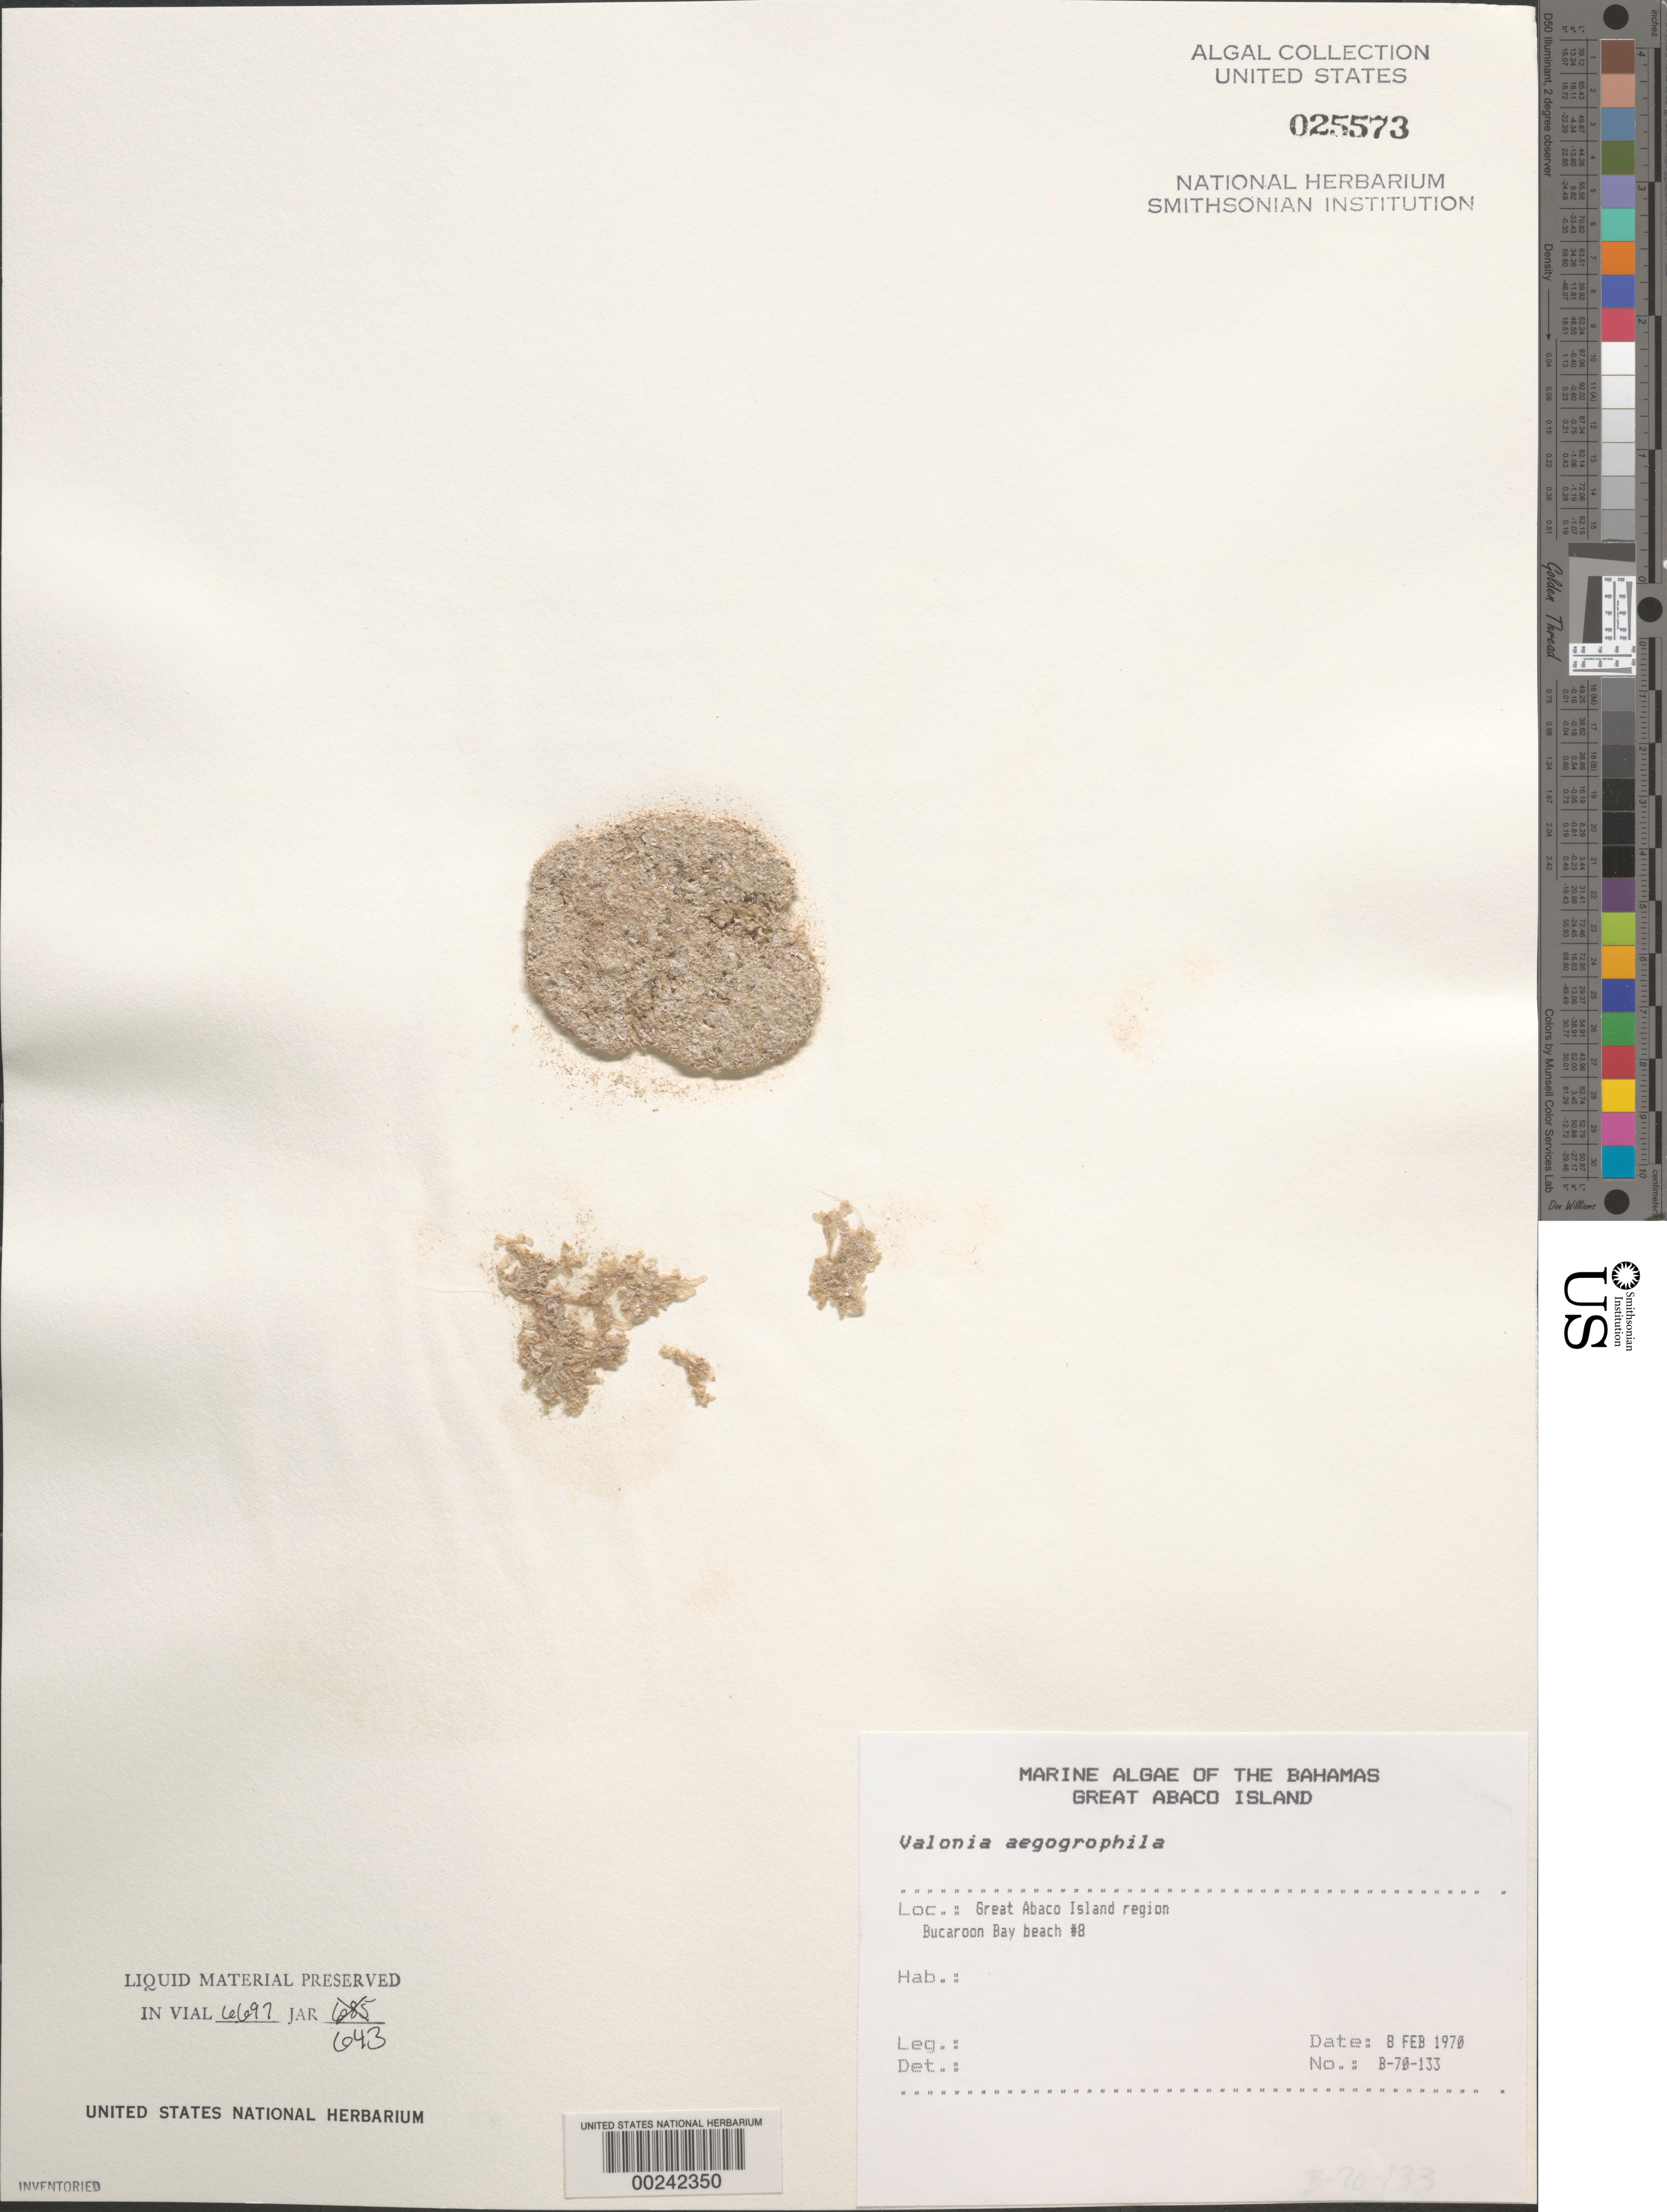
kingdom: Plantae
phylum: Chlorophyta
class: Ulvophyceae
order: Siphonocladales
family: Valoniaceae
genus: Valonia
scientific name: Valonia aegagropila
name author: C. Agardh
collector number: B-70-133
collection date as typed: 08 Feb 1970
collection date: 1970-02-08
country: Bahamas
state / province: Abaco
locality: Buckaroon bay beach, great abaco island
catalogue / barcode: US 25573